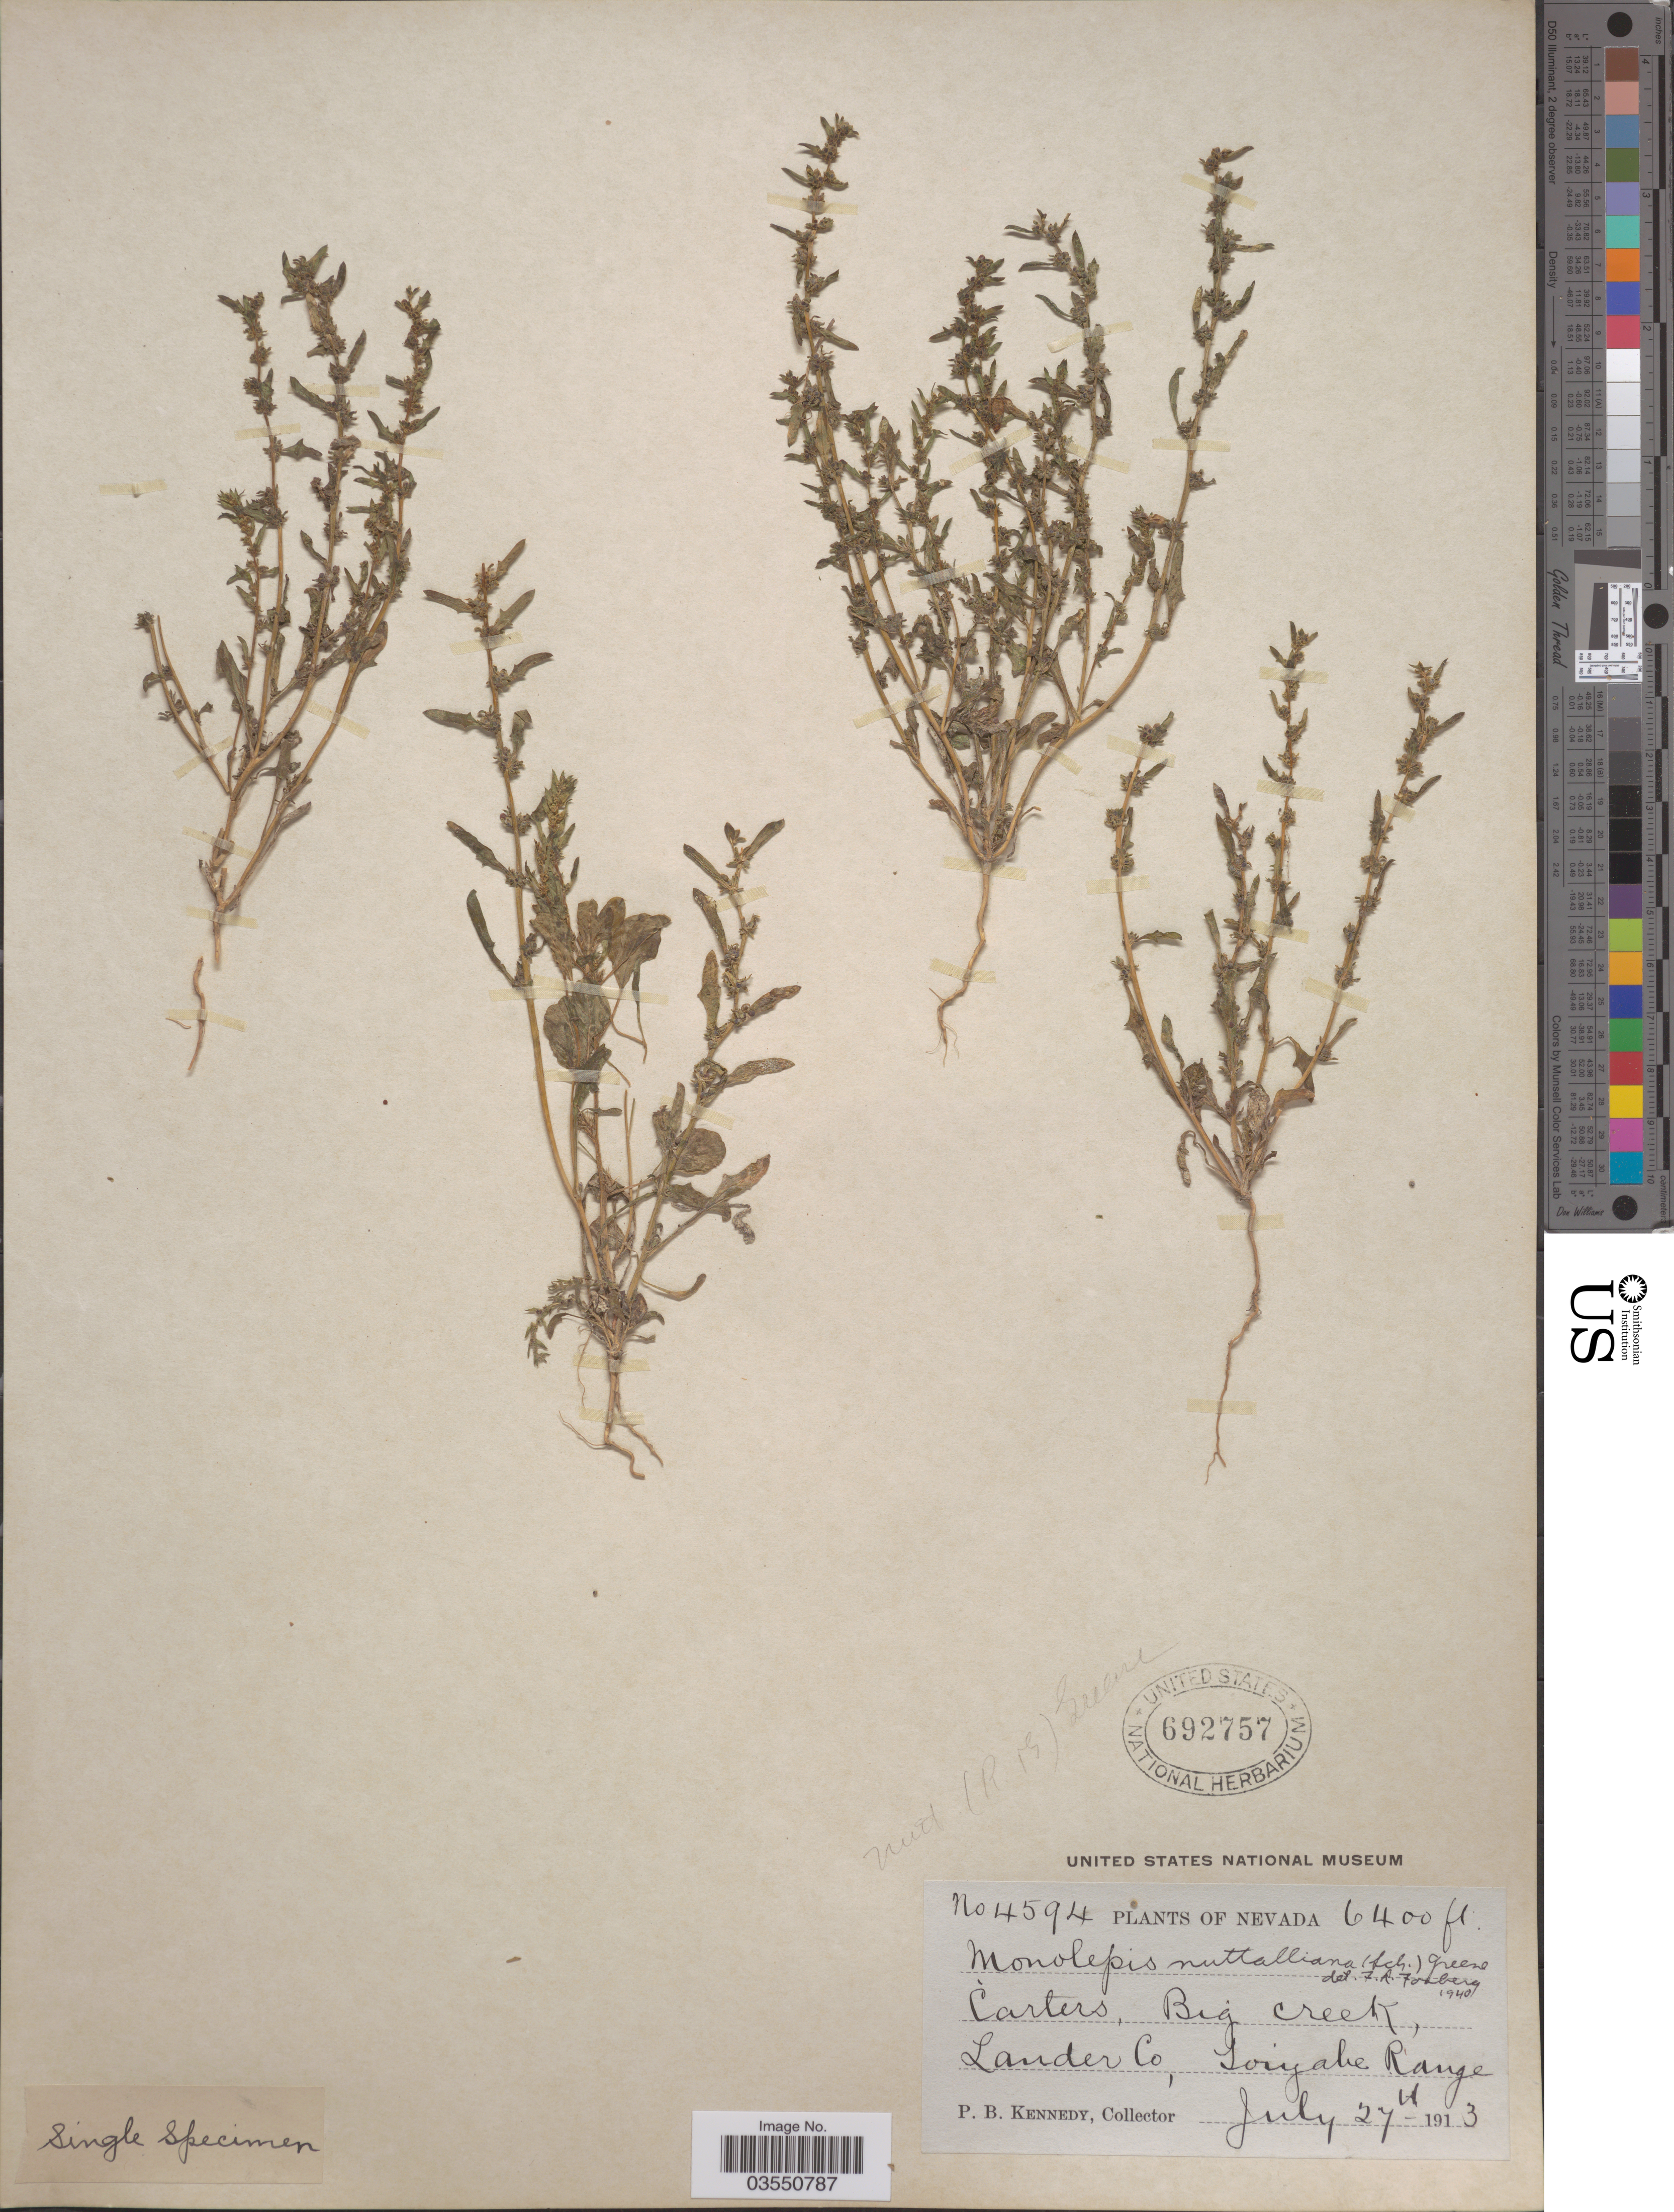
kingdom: Plantae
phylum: Tracheophyta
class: Magnoliopsida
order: Caryophyllales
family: Amaranthaceae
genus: Blitum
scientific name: Blitum nuttallianum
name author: Schult.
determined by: U.S. National Herbarium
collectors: P. B. Kennedy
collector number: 4594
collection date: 1913-07-27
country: United States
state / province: Nevada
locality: Carters, Big Creek, Lander Co, Toiyabe Range.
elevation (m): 1951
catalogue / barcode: US 692757